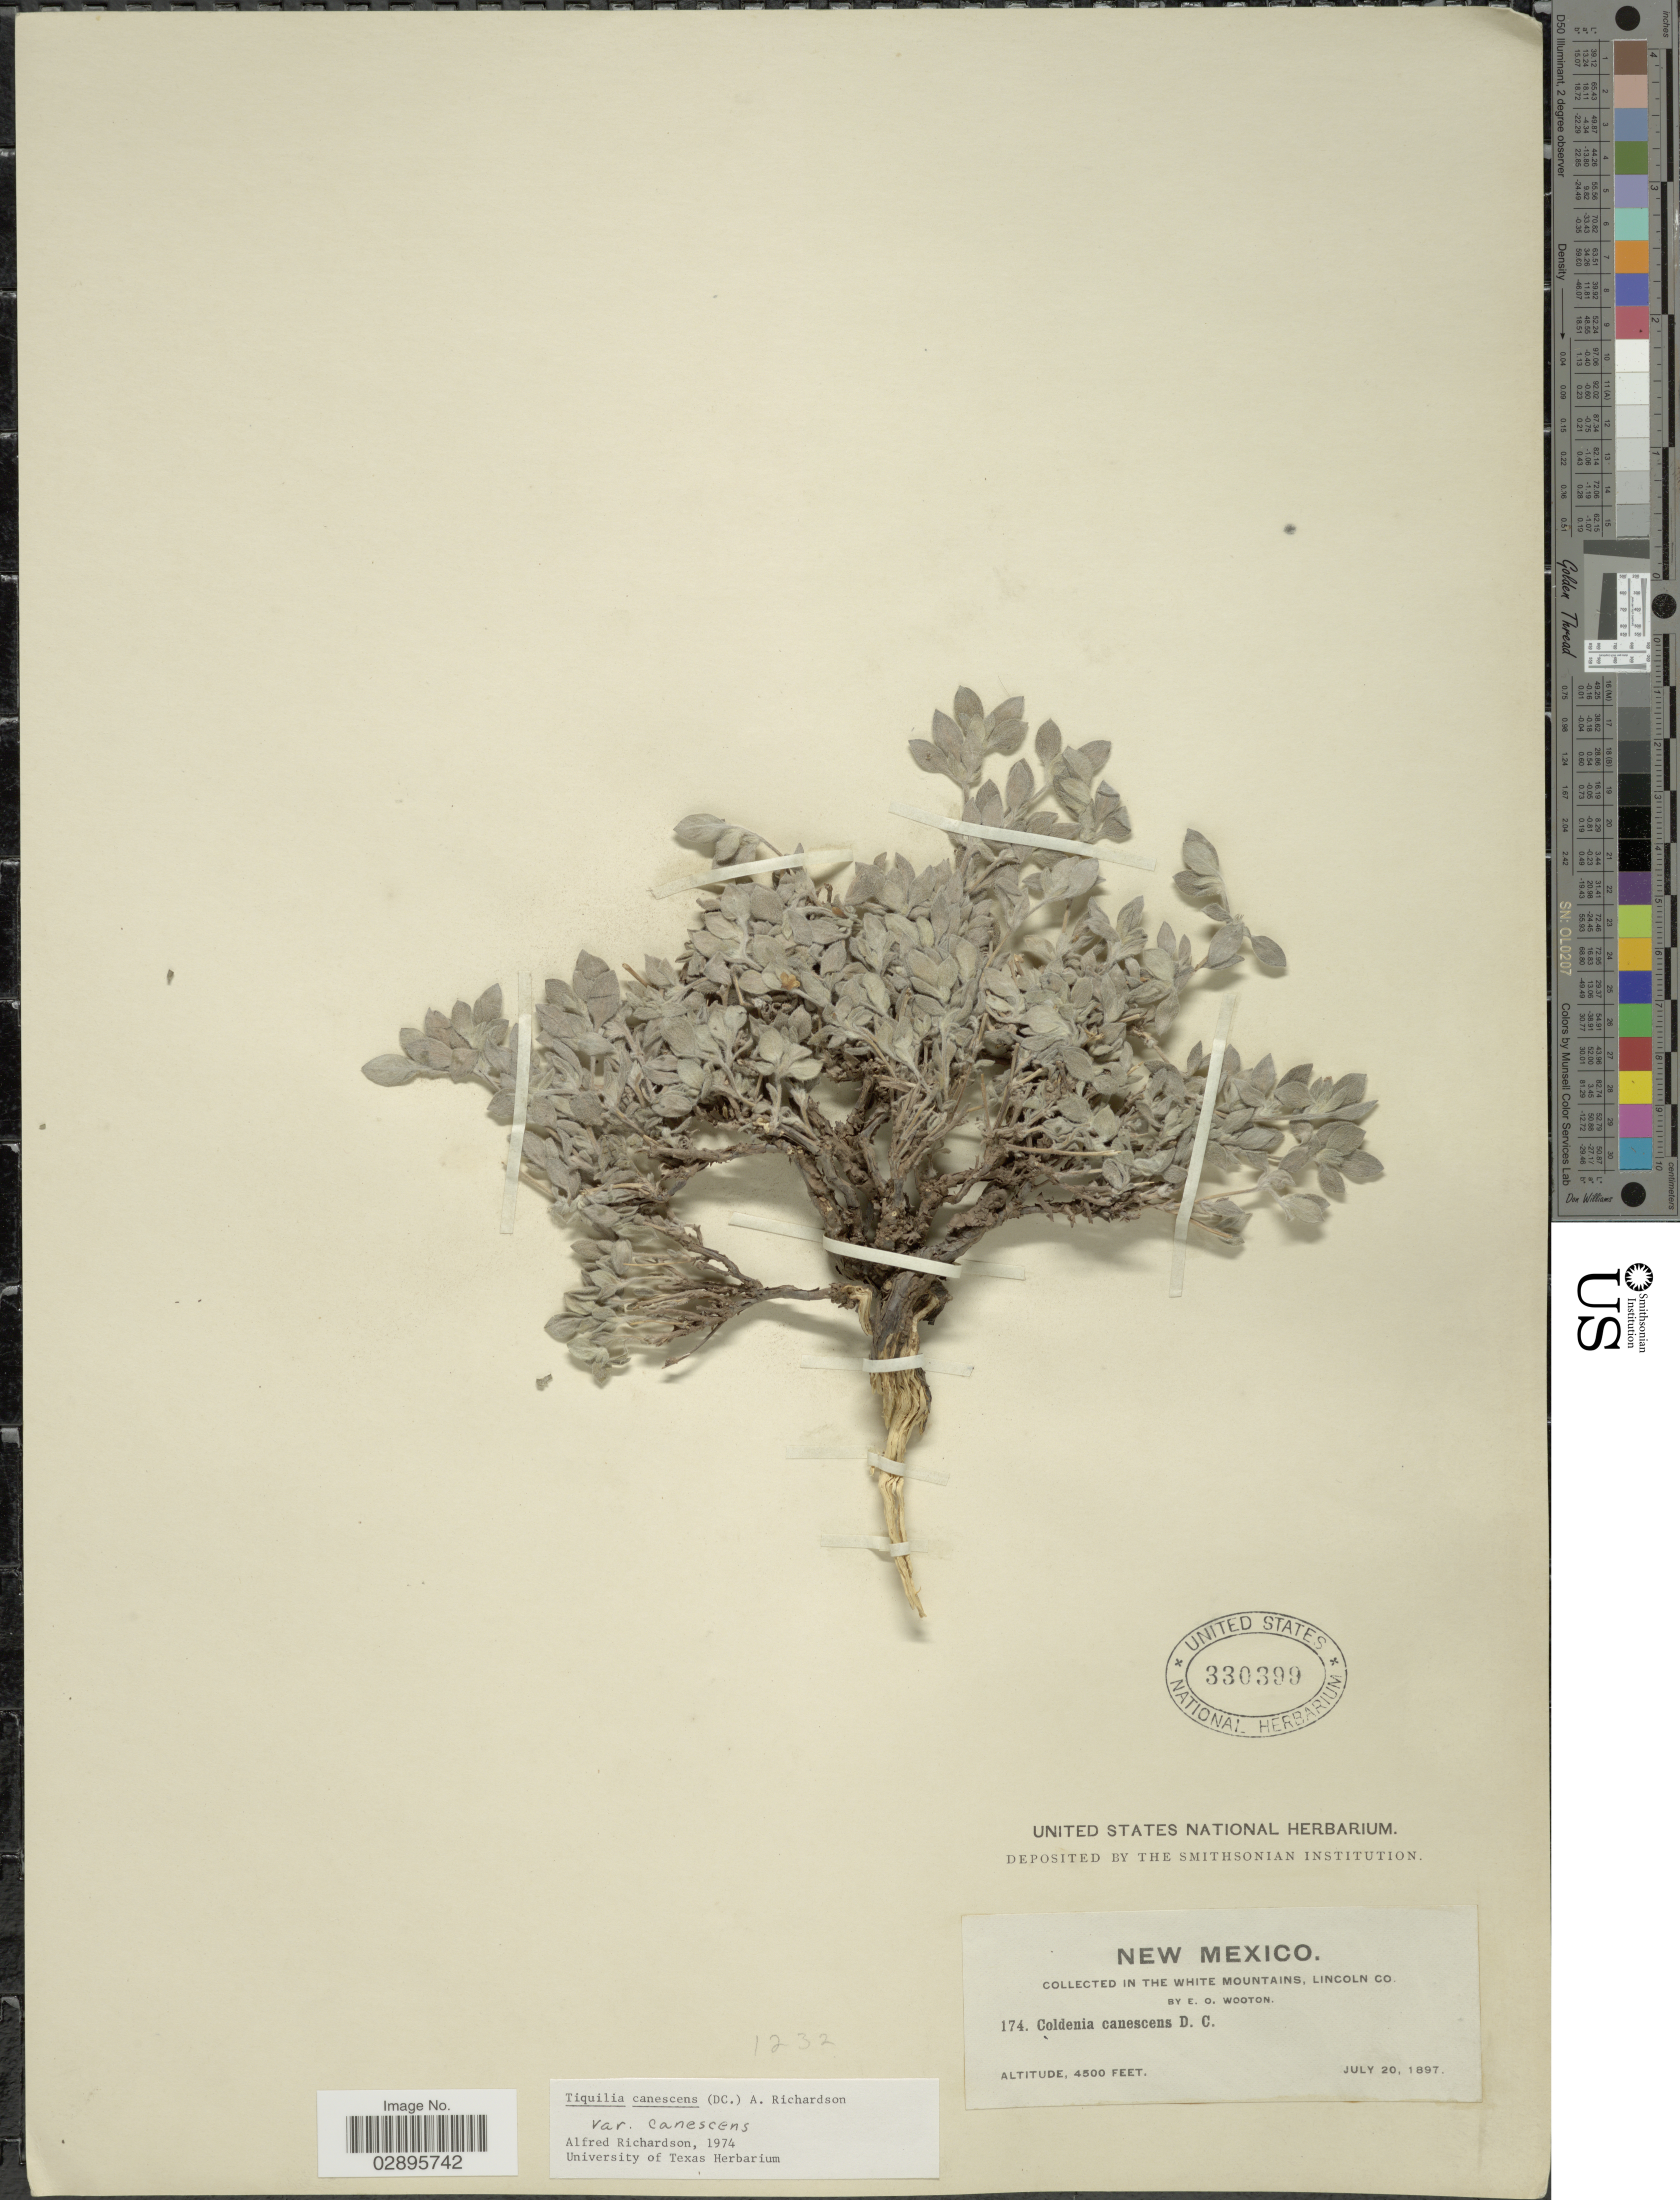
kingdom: Plantae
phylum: Tracheophyta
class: Magnoliopsida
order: Boraginales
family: Ehretiaceae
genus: Tiquilia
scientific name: Tiquilia canescens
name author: (A. DC.) A.T. Richardson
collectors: E. O. Wooton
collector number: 174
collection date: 1897-07-20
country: United States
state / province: New Mexico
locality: In the White mountains, Lincoln Co.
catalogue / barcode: US 330399